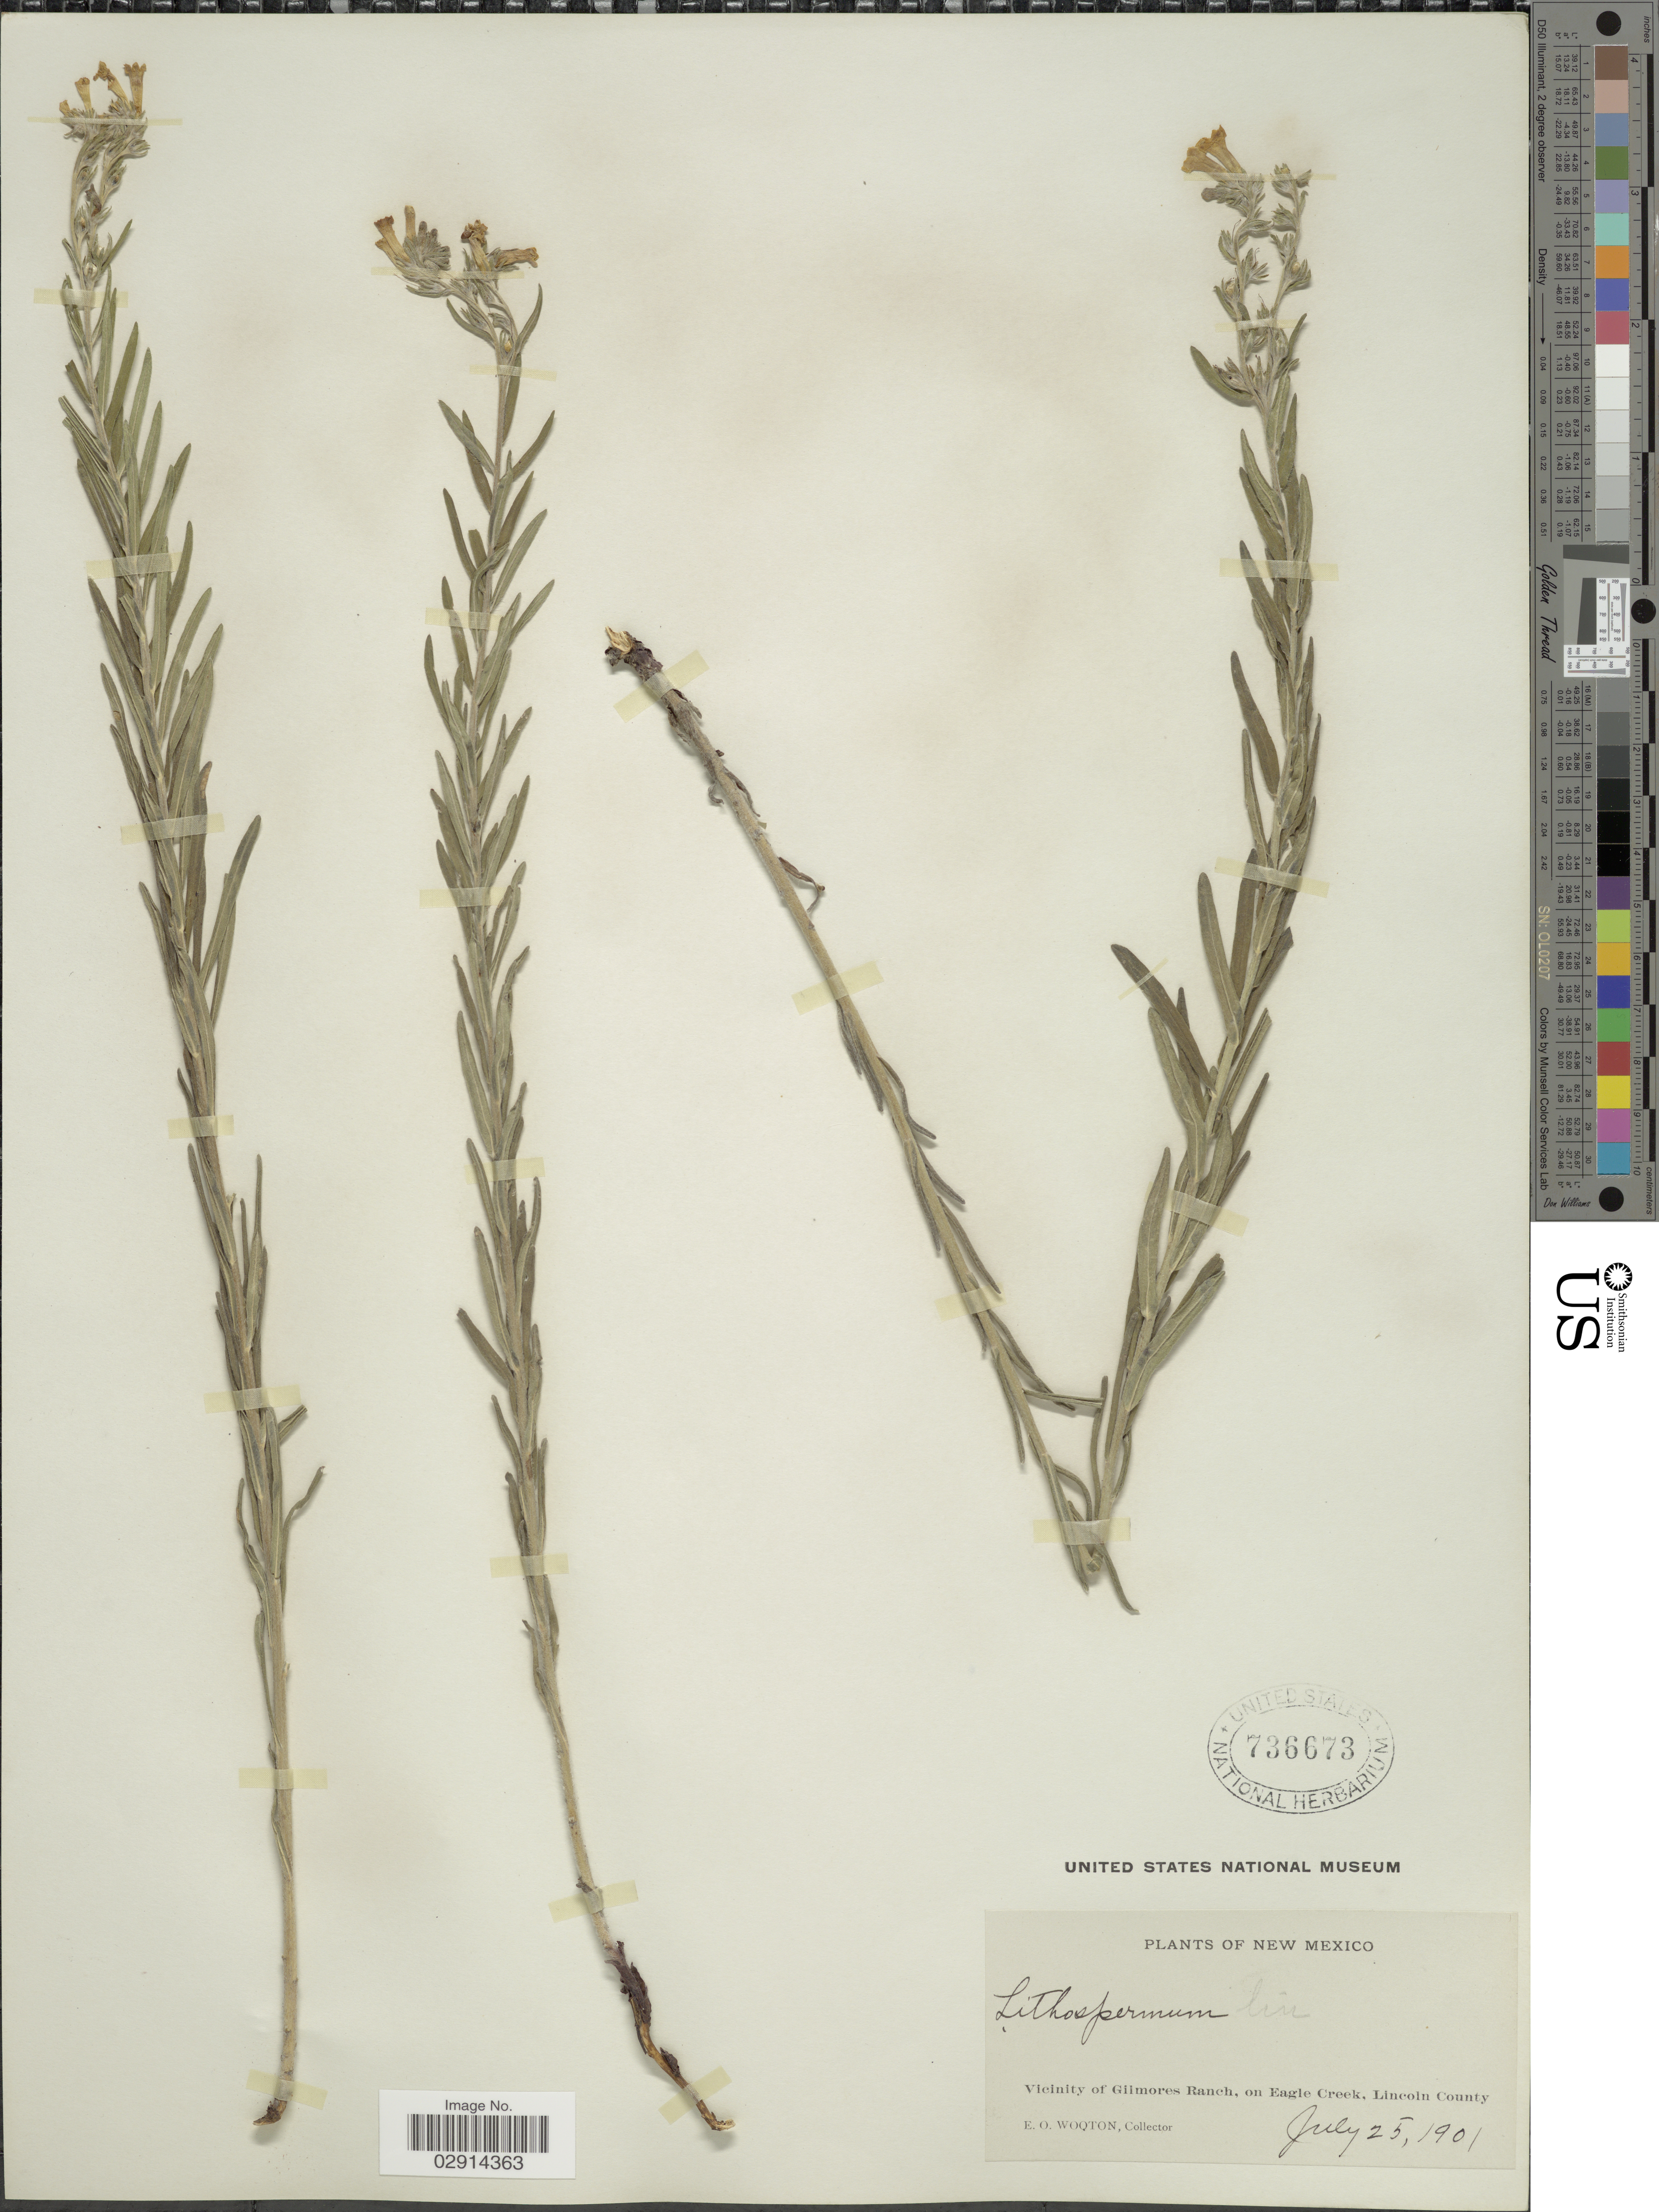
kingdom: Plantae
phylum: Tracheophyta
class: Magnoliopsida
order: Boraginales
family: Boraginaceae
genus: Lithospermum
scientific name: Lithospermum multiflorum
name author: Torr. ex A. Gray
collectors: E. O. Wooton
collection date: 1901-07-25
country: United States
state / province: New Mexico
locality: Vicinity of Gilmores Ranch, on Eagle Creek, Lincoln County.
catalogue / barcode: US 736673